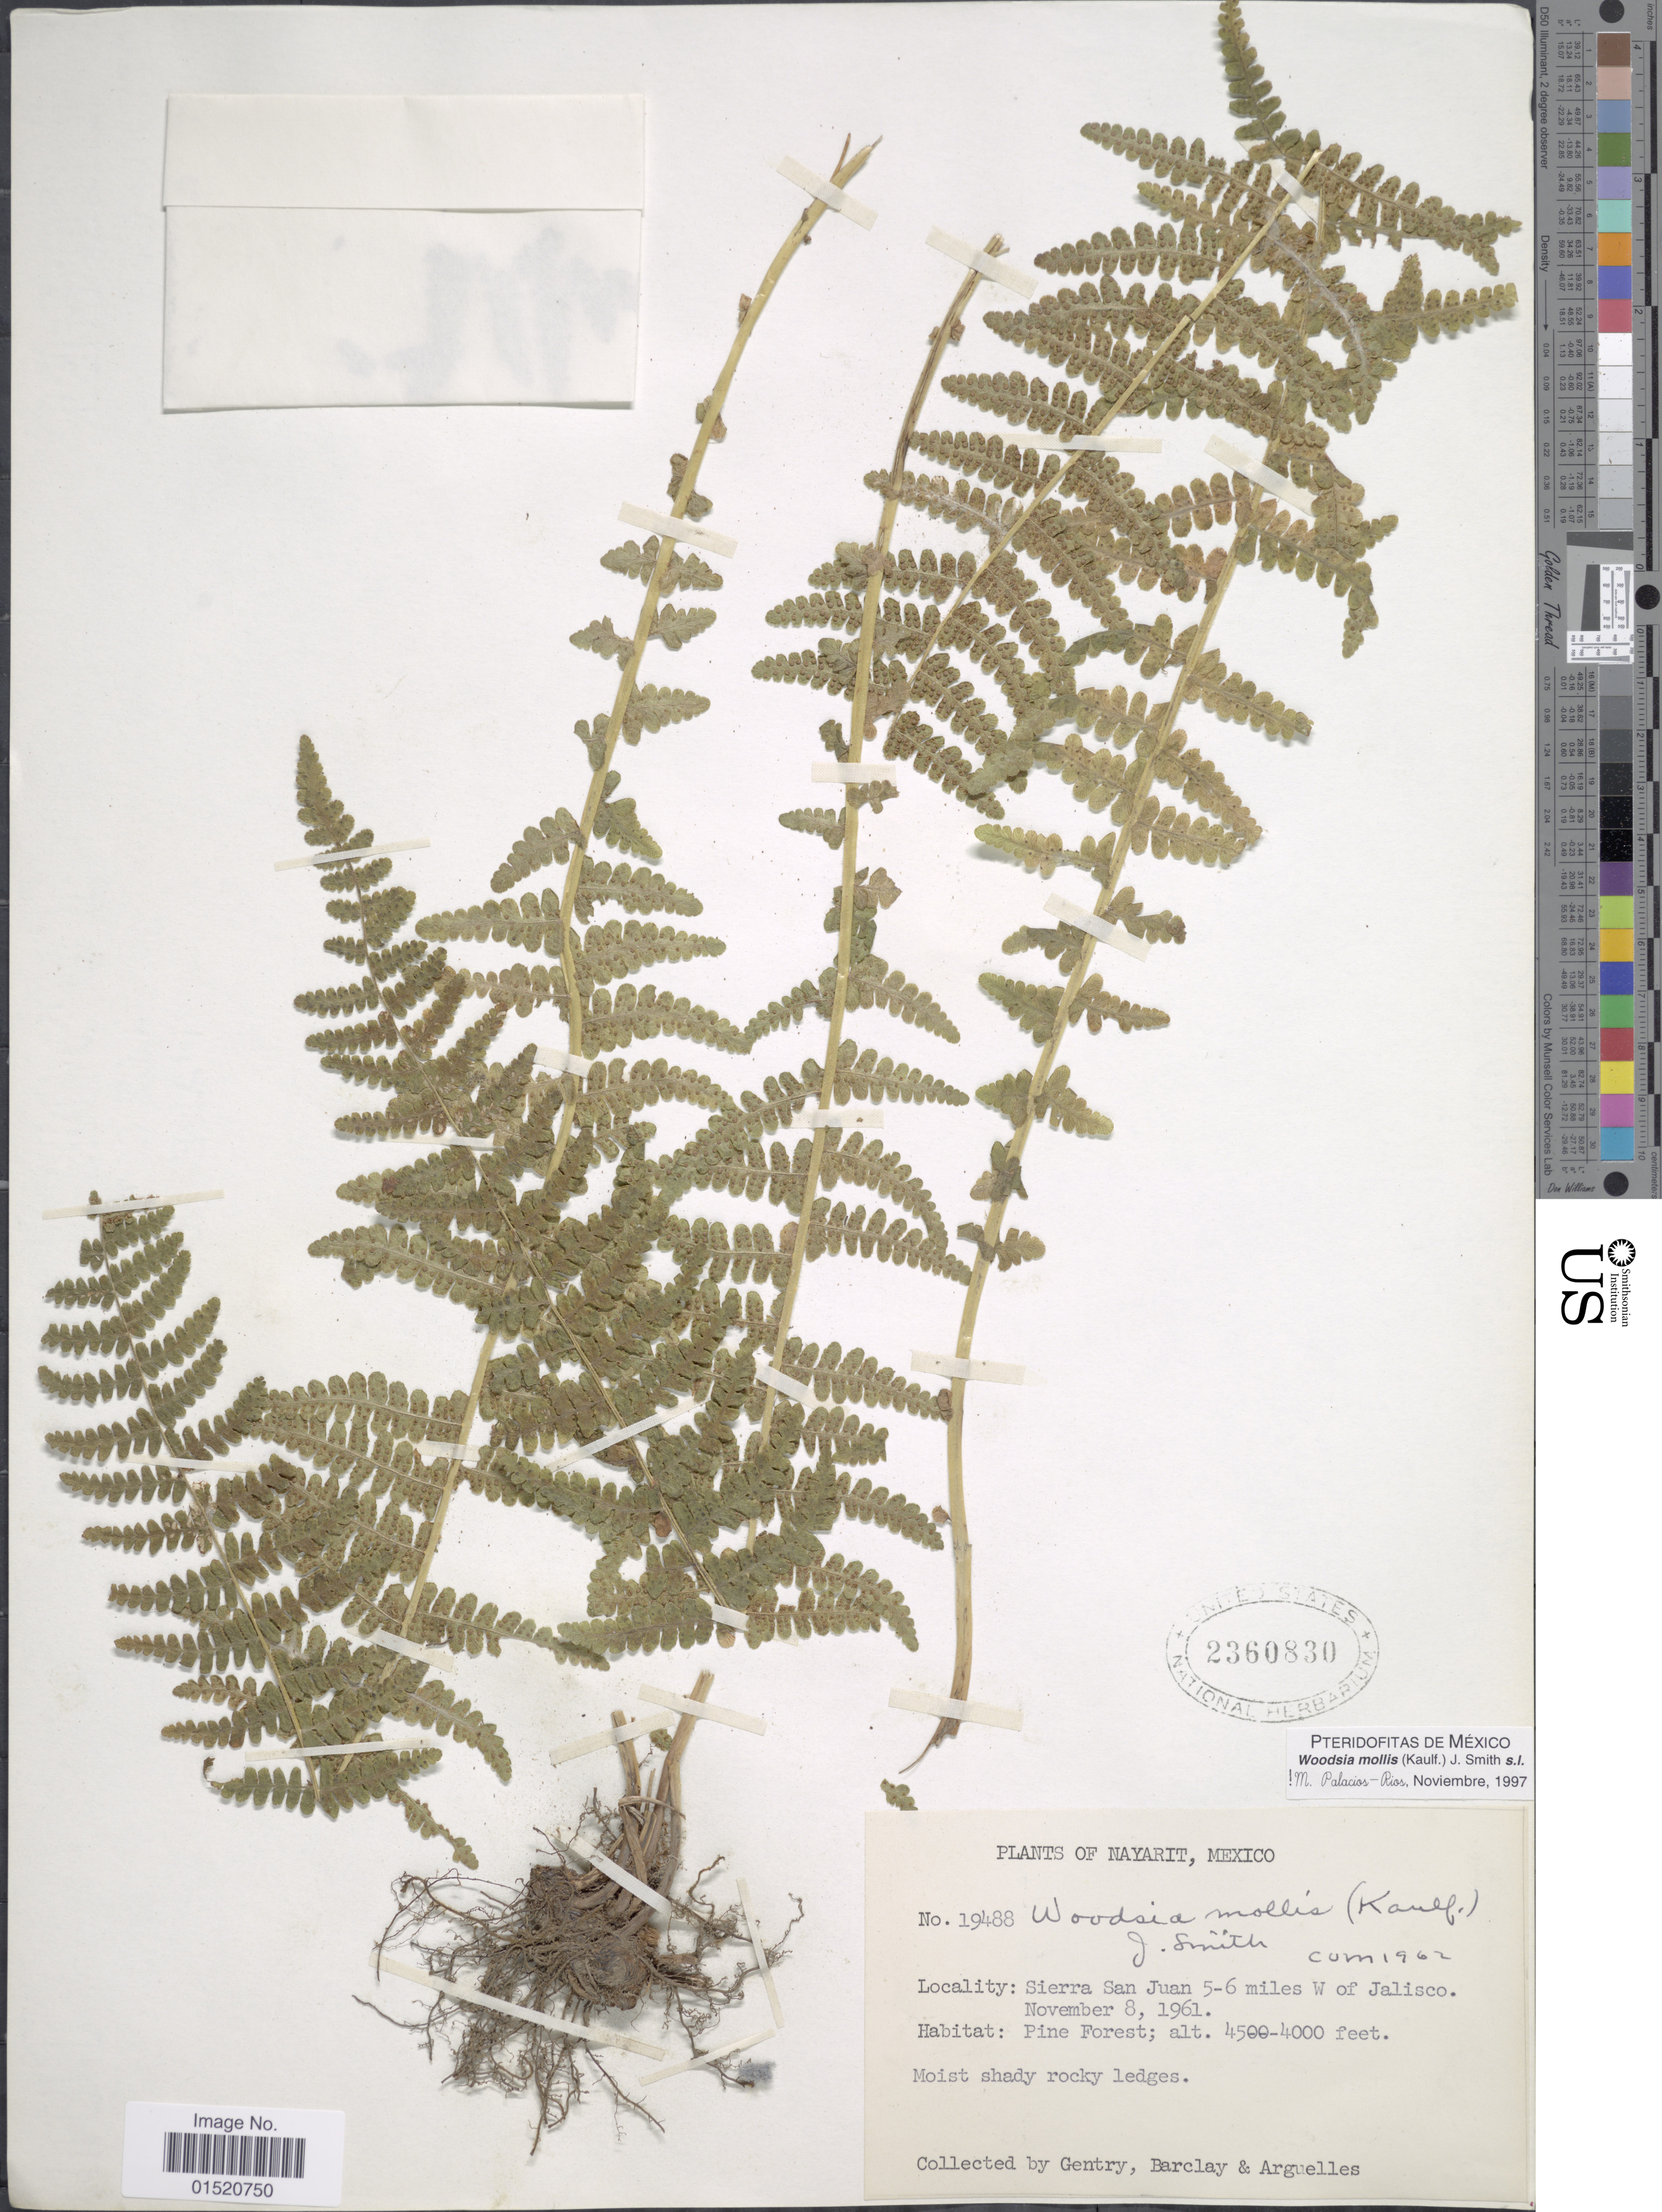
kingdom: Plantae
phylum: Tracheophyta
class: Polypodiopsida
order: Polypodiales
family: Woodsiaceae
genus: Woodsia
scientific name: Woodsia mollis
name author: (Kaulf.) J. Sm.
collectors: Gentry, --, -- Barclay & Arguelles, --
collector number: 19488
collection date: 1961-11-08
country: Mexico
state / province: Jalisco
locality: Sierra San Juan 5-6 miles W of Jalisco, Nayarit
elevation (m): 4000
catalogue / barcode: US 2360830